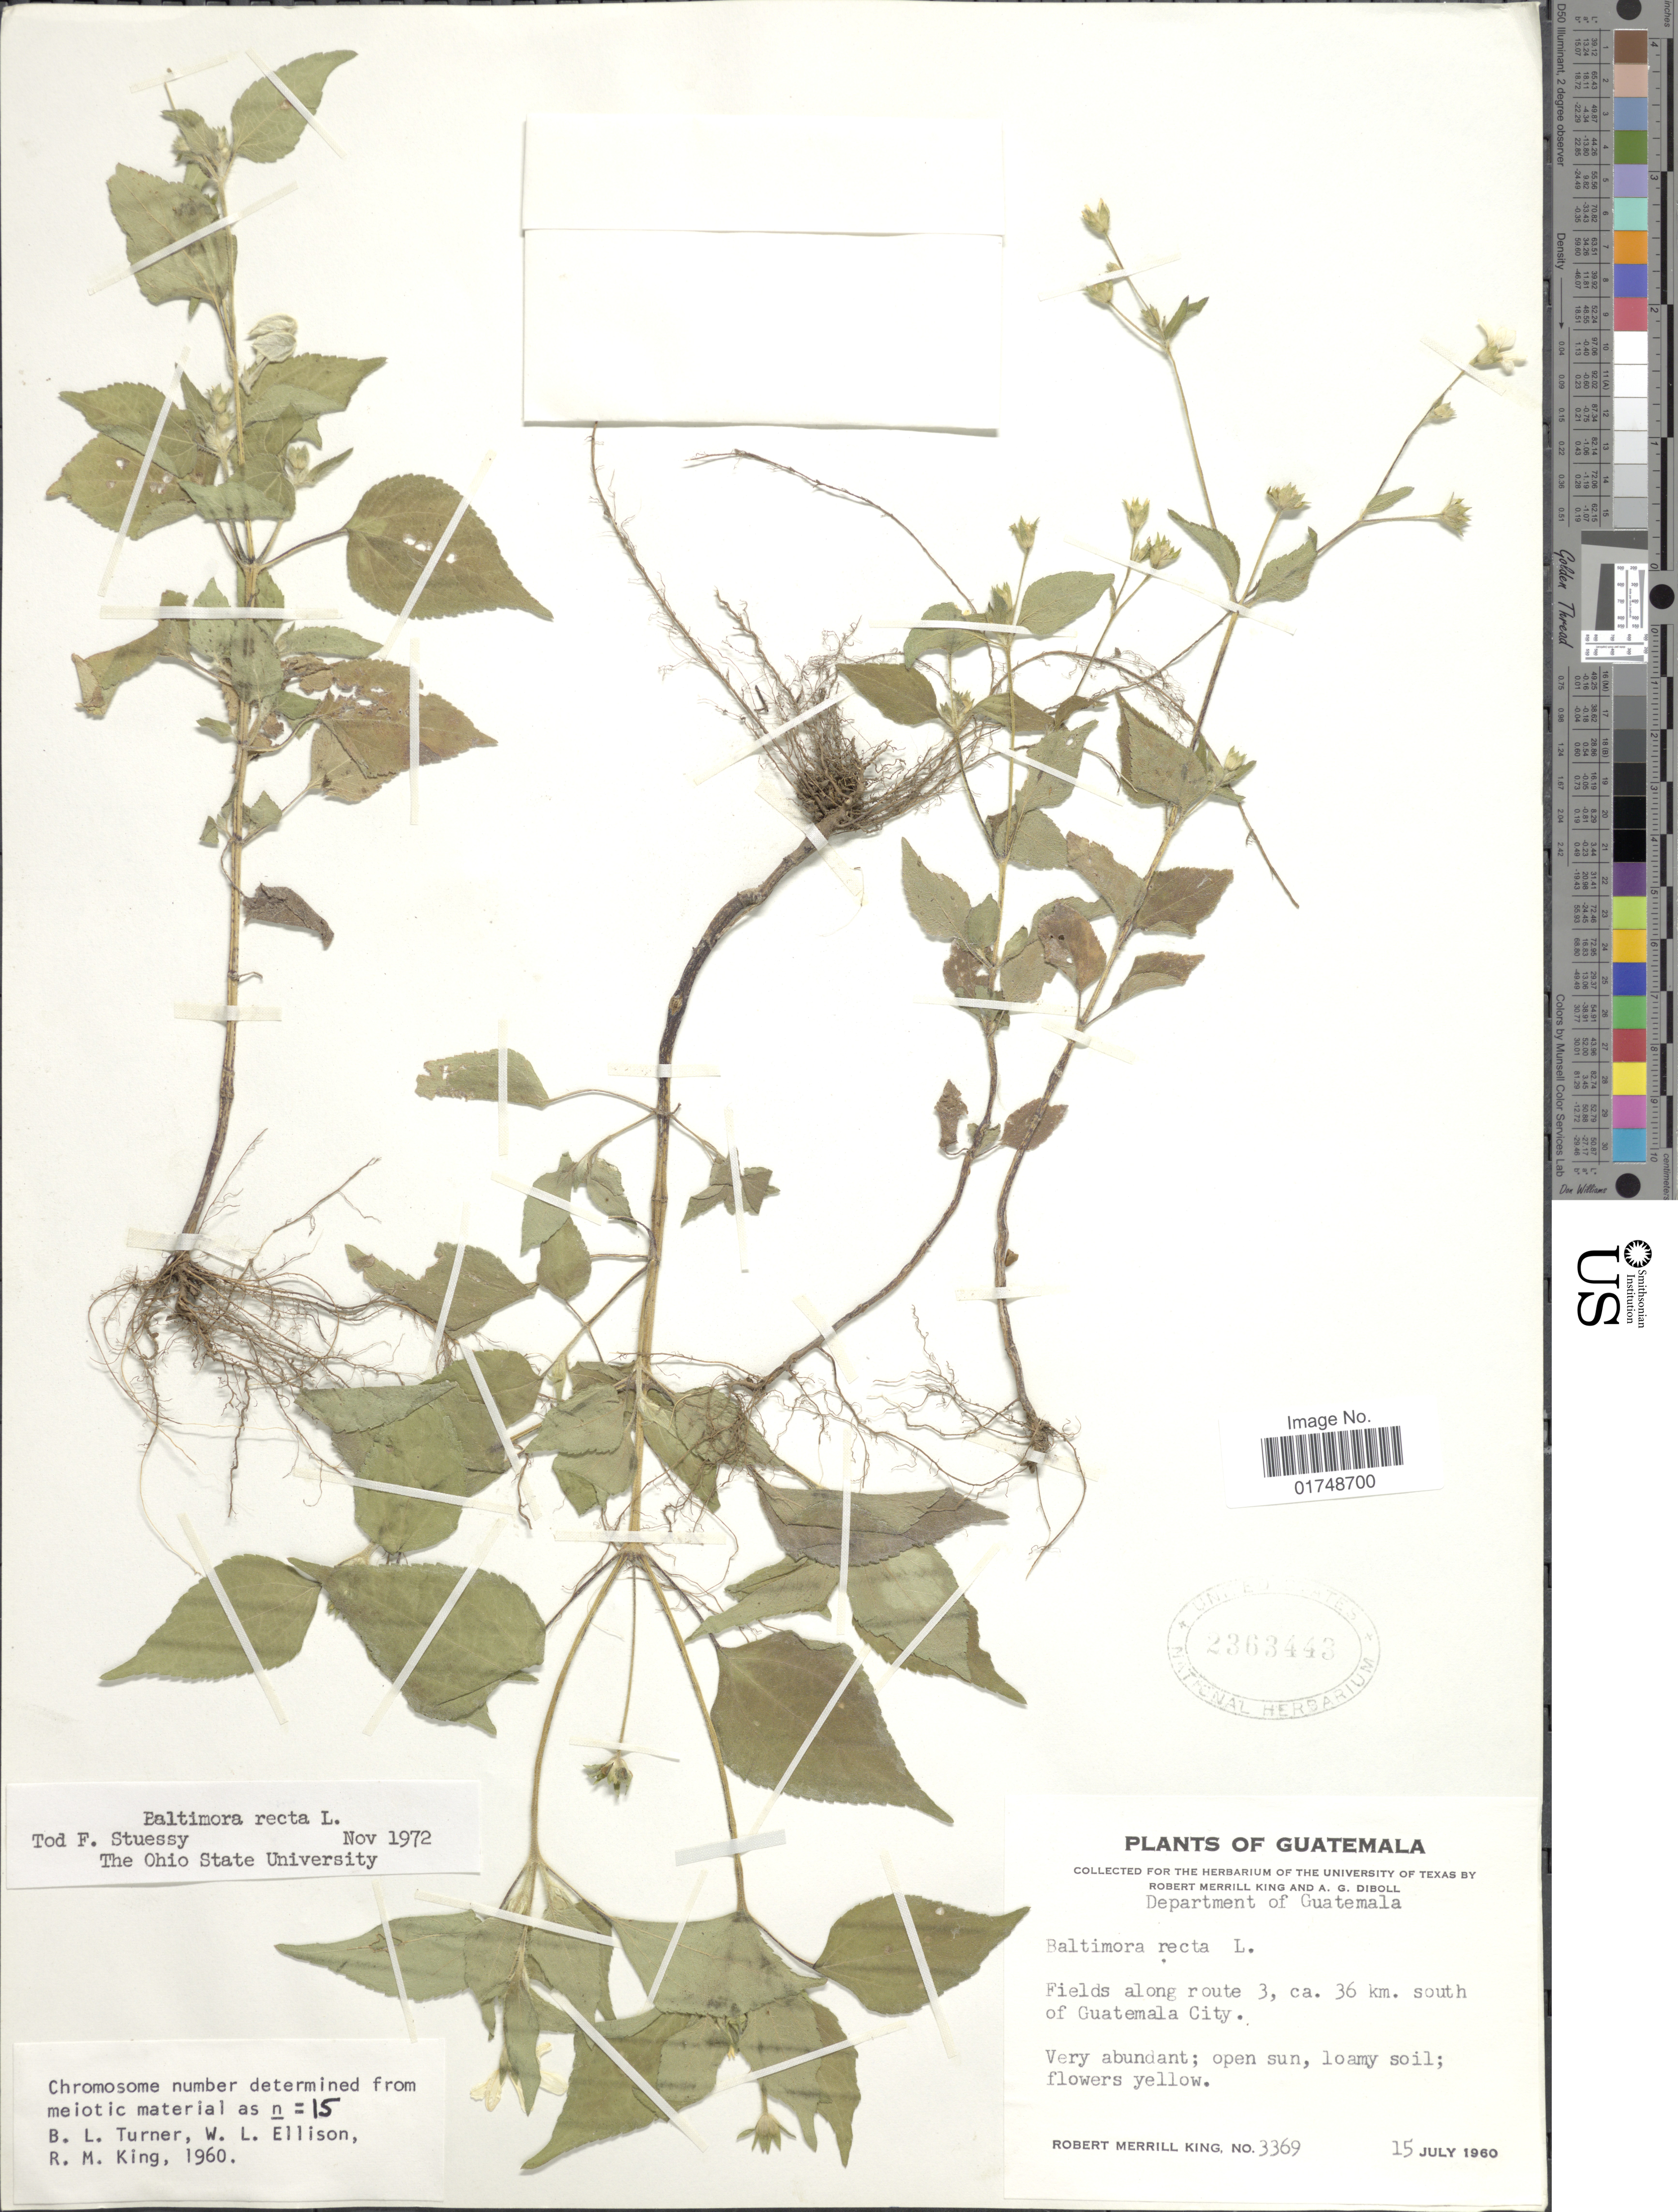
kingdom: Plantae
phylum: Tracheophyta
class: Magnoliopsida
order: Asterales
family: Asteraceae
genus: Baltimora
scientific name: Baltimora recta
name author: L.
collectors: R. M. King & A. Diboll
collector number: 3369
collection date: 1960-07-15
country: Guatemala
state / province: Guatemala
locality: Department Guatemala. Fields along route 3, ca. 36 km. south of Guatemala City.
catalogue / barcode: US 2363443